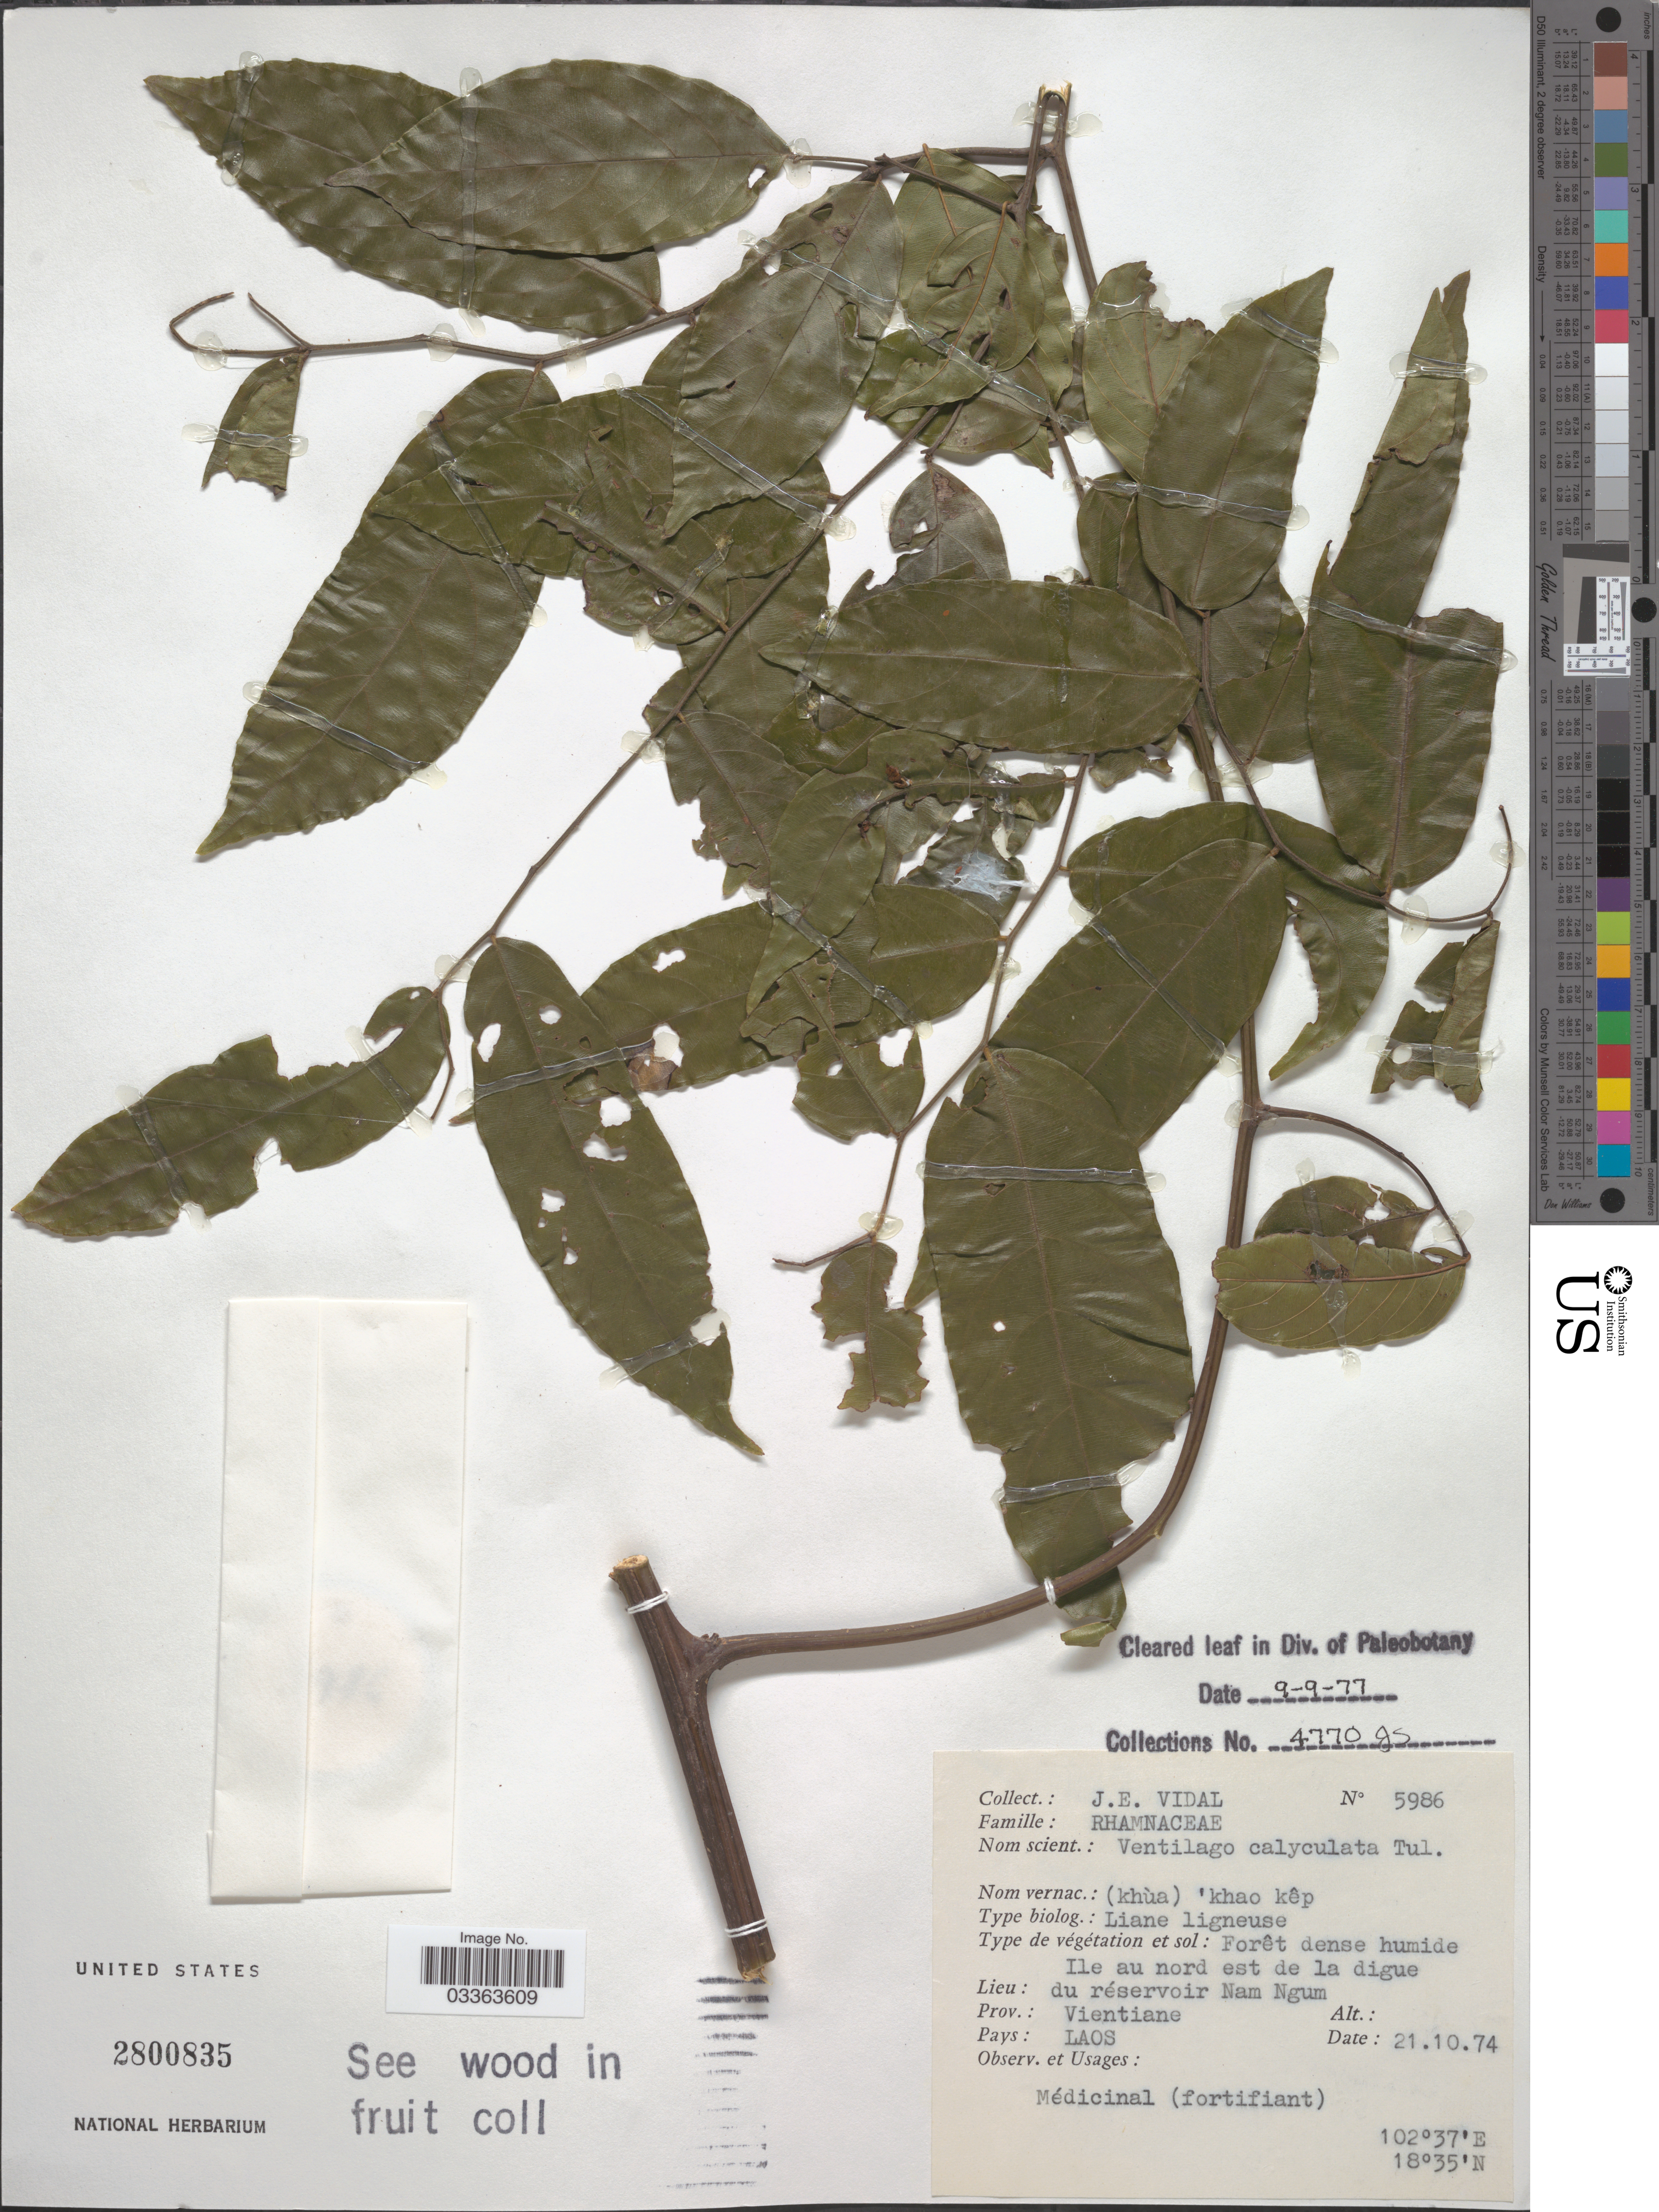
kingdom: Plantae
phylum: Tracheophyta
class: Magnoliopsida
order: Rosales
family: Rhamnaceae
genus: Ventilago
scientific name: Ventilago calyculata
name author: Tul.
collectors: J. E. Vidal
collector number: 5986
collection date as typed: Transcribed d/m/y: 21/10/74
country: Laos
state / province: Viangchan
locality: Lieu: du réservoir Nam Ngum. Prov.: Vientiane.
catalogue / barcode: US 2800835